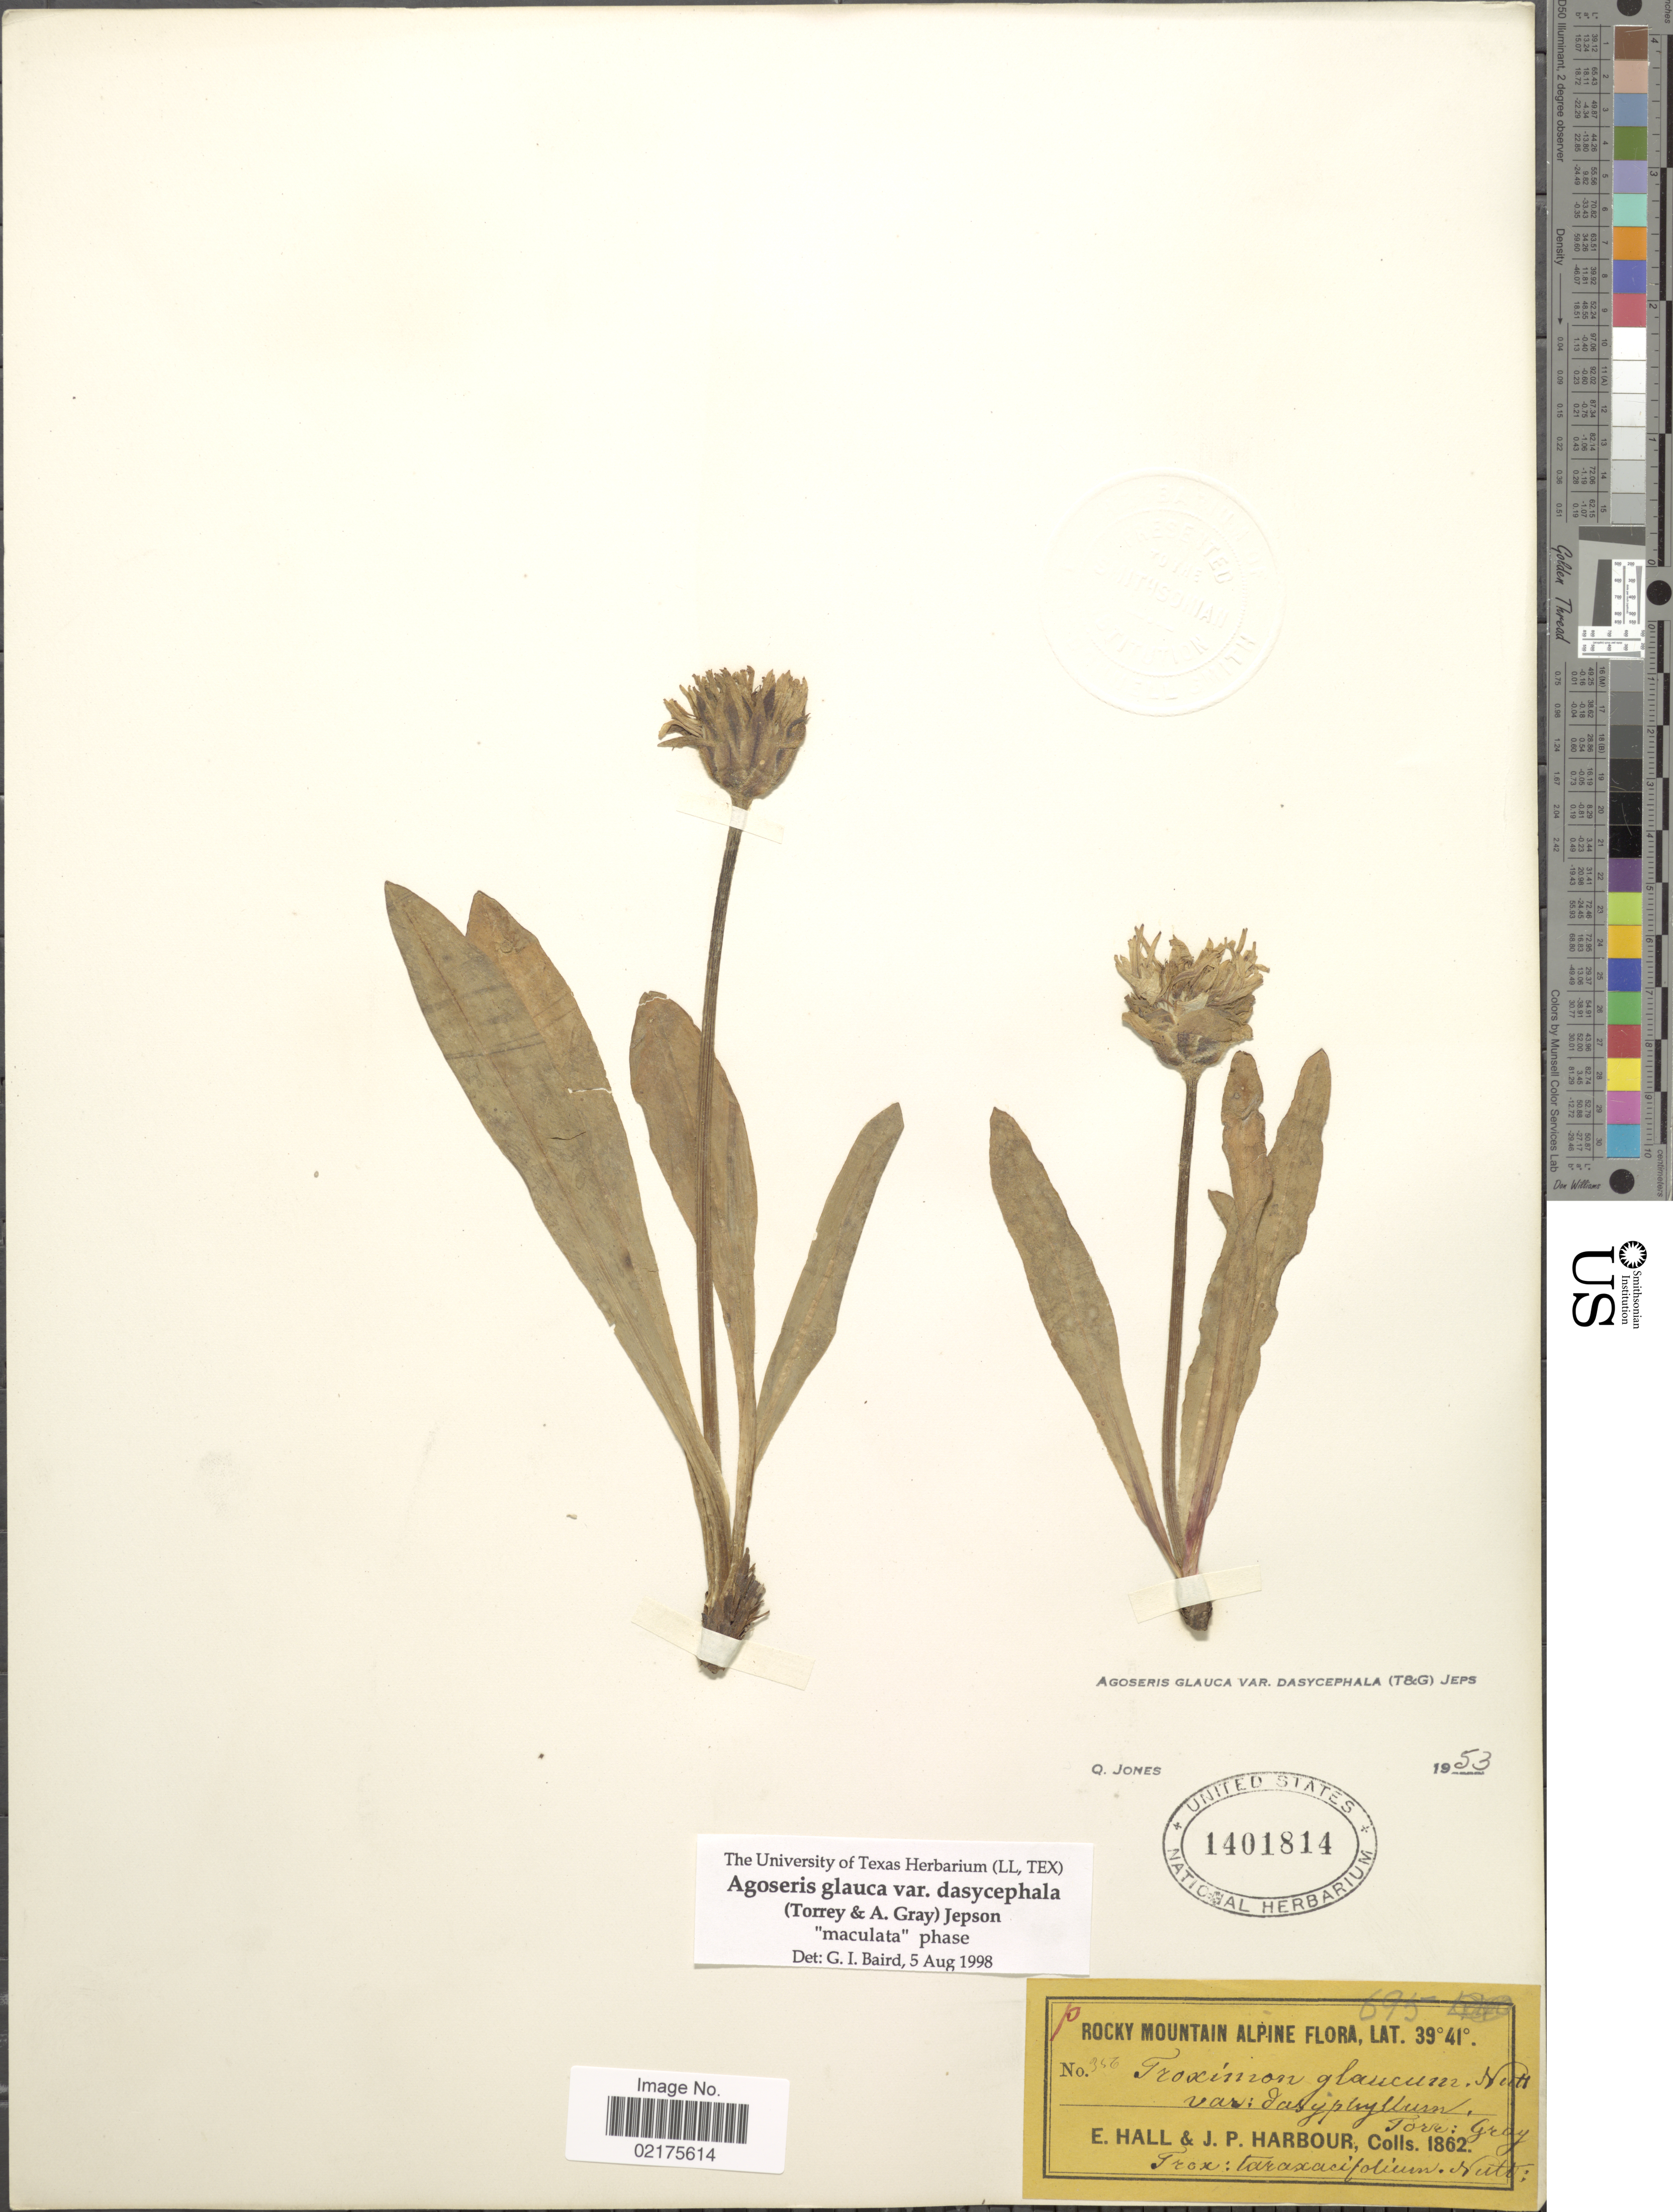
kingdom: Plantae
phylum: Tracheophyta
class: Magnoliopsida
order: Asterales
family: Asteraceae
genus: Agoseris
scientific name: Agoseris glauca var. dasycephala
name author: (Torr. & A. Gray) Jeps.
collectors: E. Hall & J. Harbour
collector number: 356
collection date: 1862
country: United States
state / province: Colorado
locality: Rocky Mtns. Alpine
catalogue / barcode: US 1401814